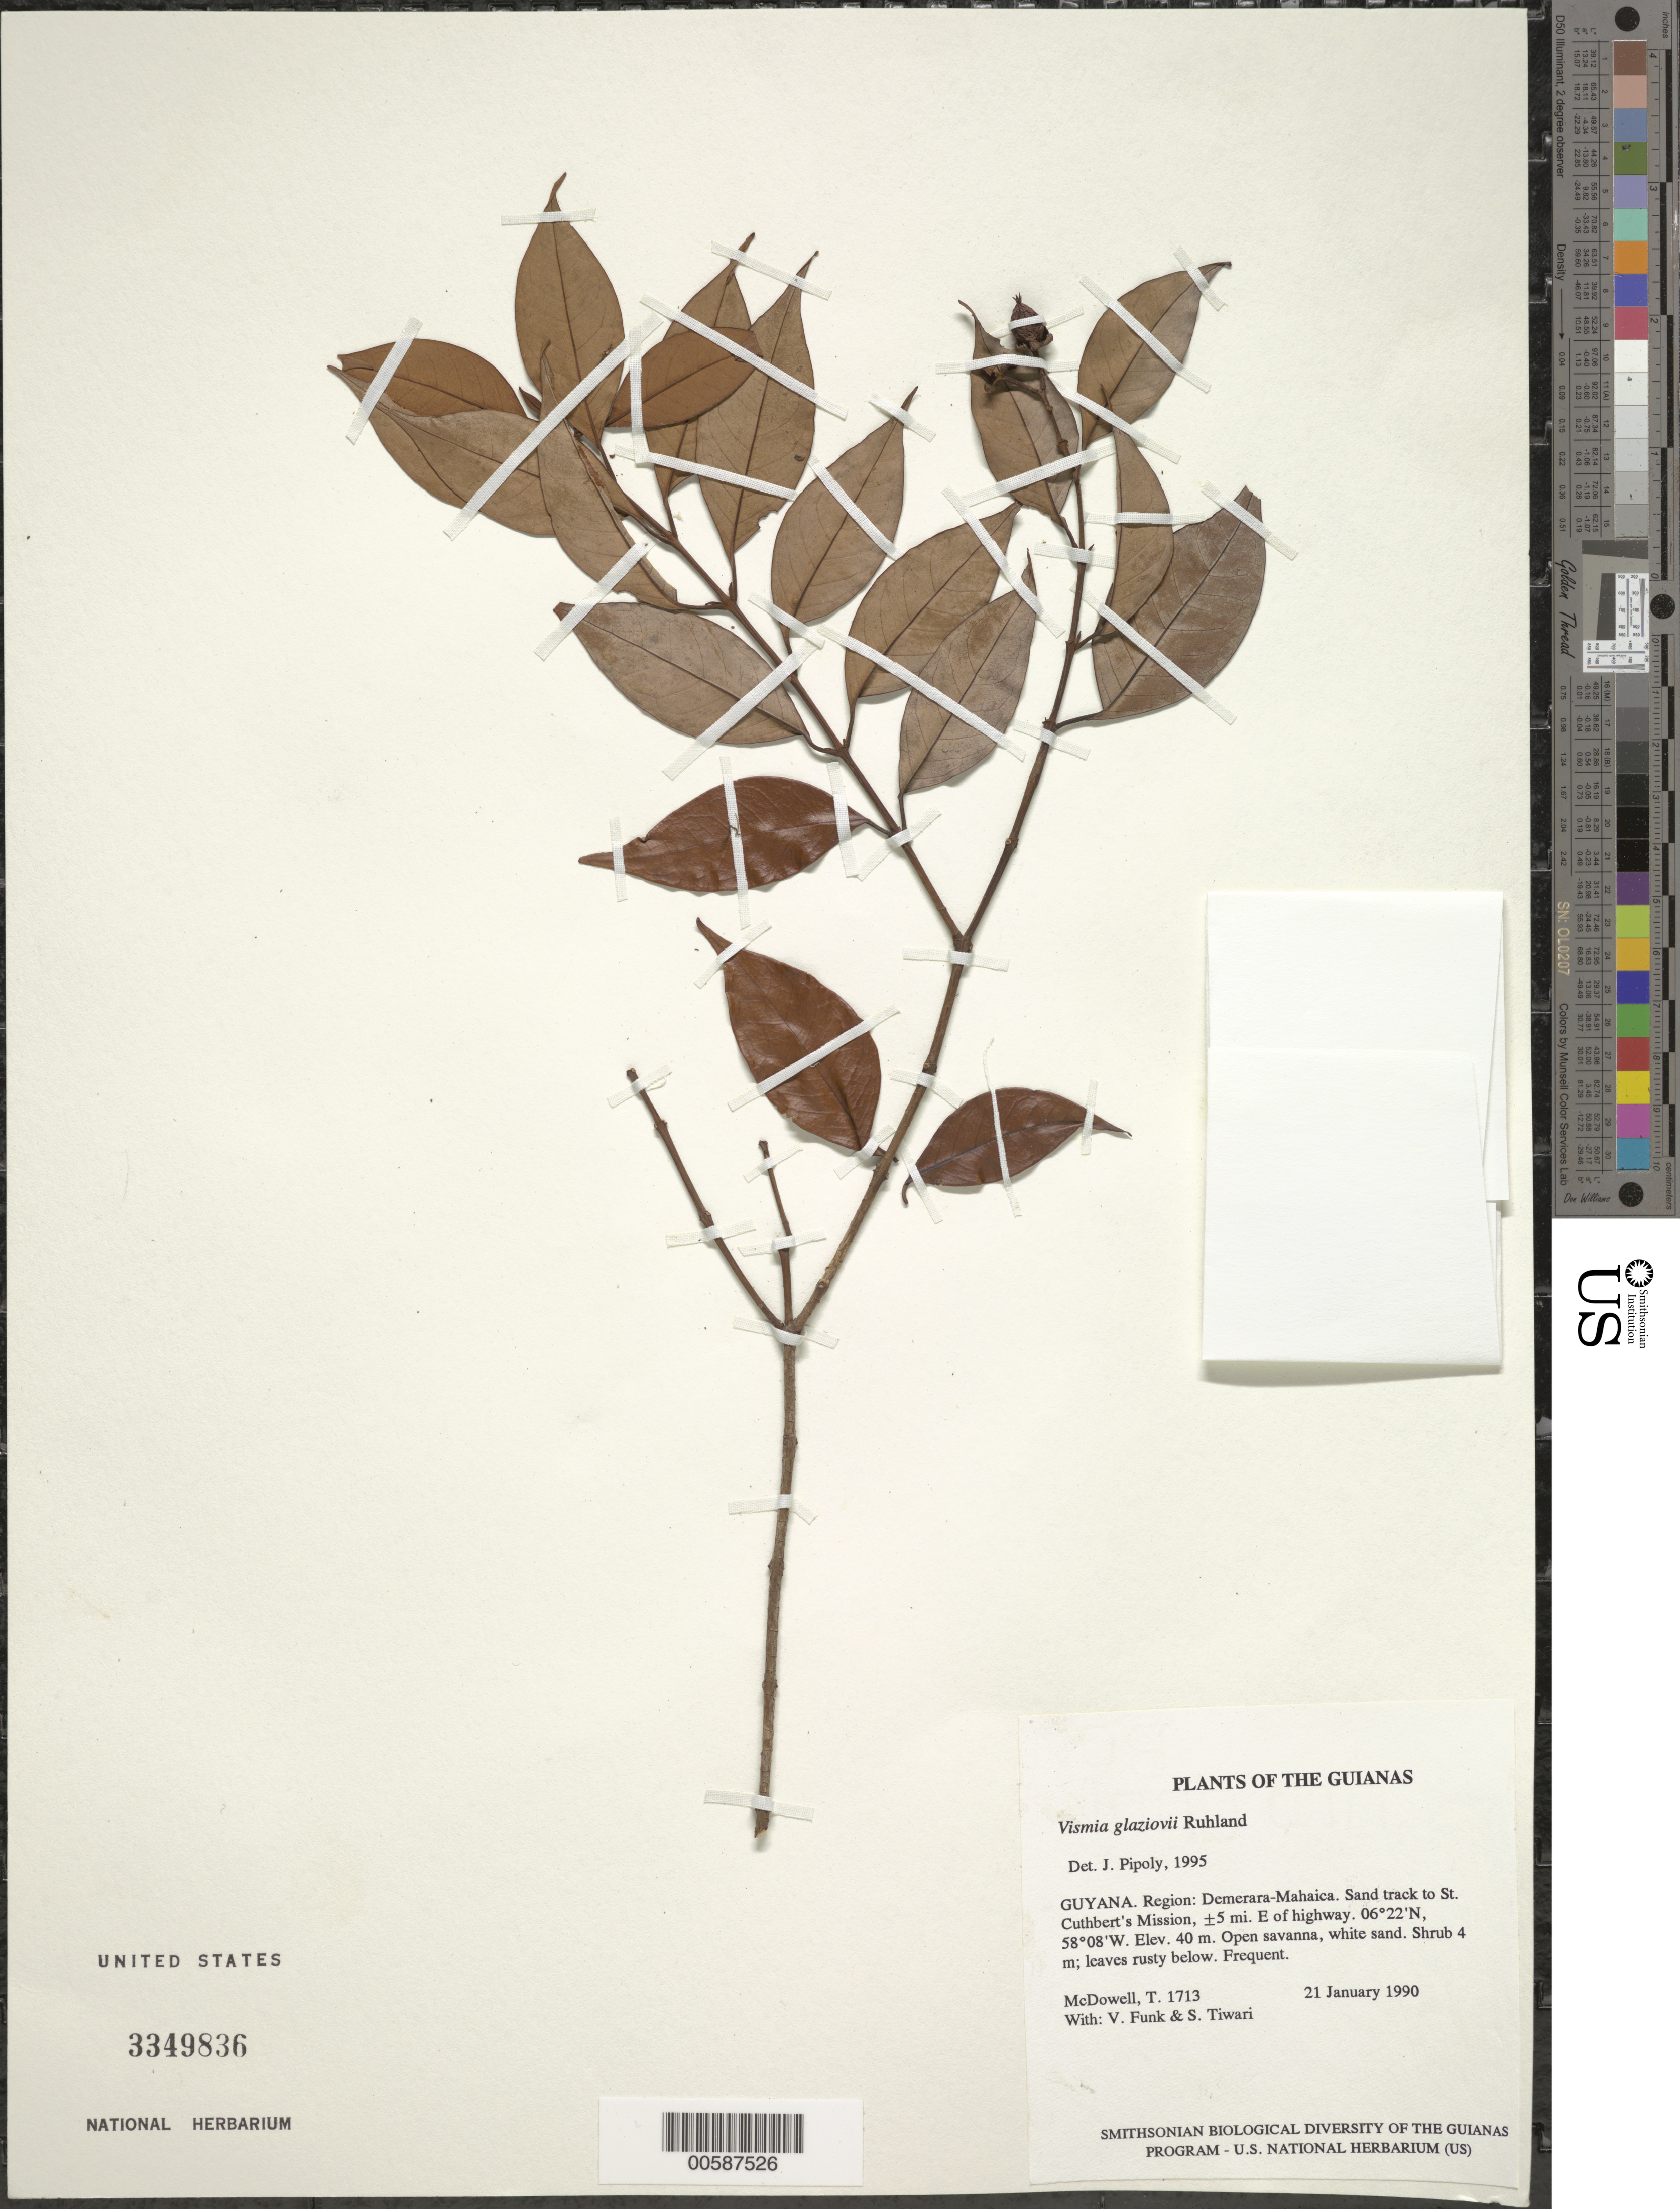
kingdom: Plantae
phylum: Tracheophyta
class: Magnoliopsida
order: Malpighiales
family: Hypericaceae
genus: Vismia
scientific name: Vismia glaziovii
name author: Ruhland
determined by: Pipoly, J. J., III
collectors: T. McDowell, V. Funk & S. Tiwari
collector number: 1713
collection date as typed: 21 January 1990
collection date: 1990-01-21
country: Guyana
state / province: Demerara-Mahaica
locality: Sand track to St. Cuthbert's Mission, ±5 mi. E of highway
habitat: Open savanna, white sand, highly soaked from 3 weeks of rain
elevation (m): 40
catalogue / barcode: US 3349836